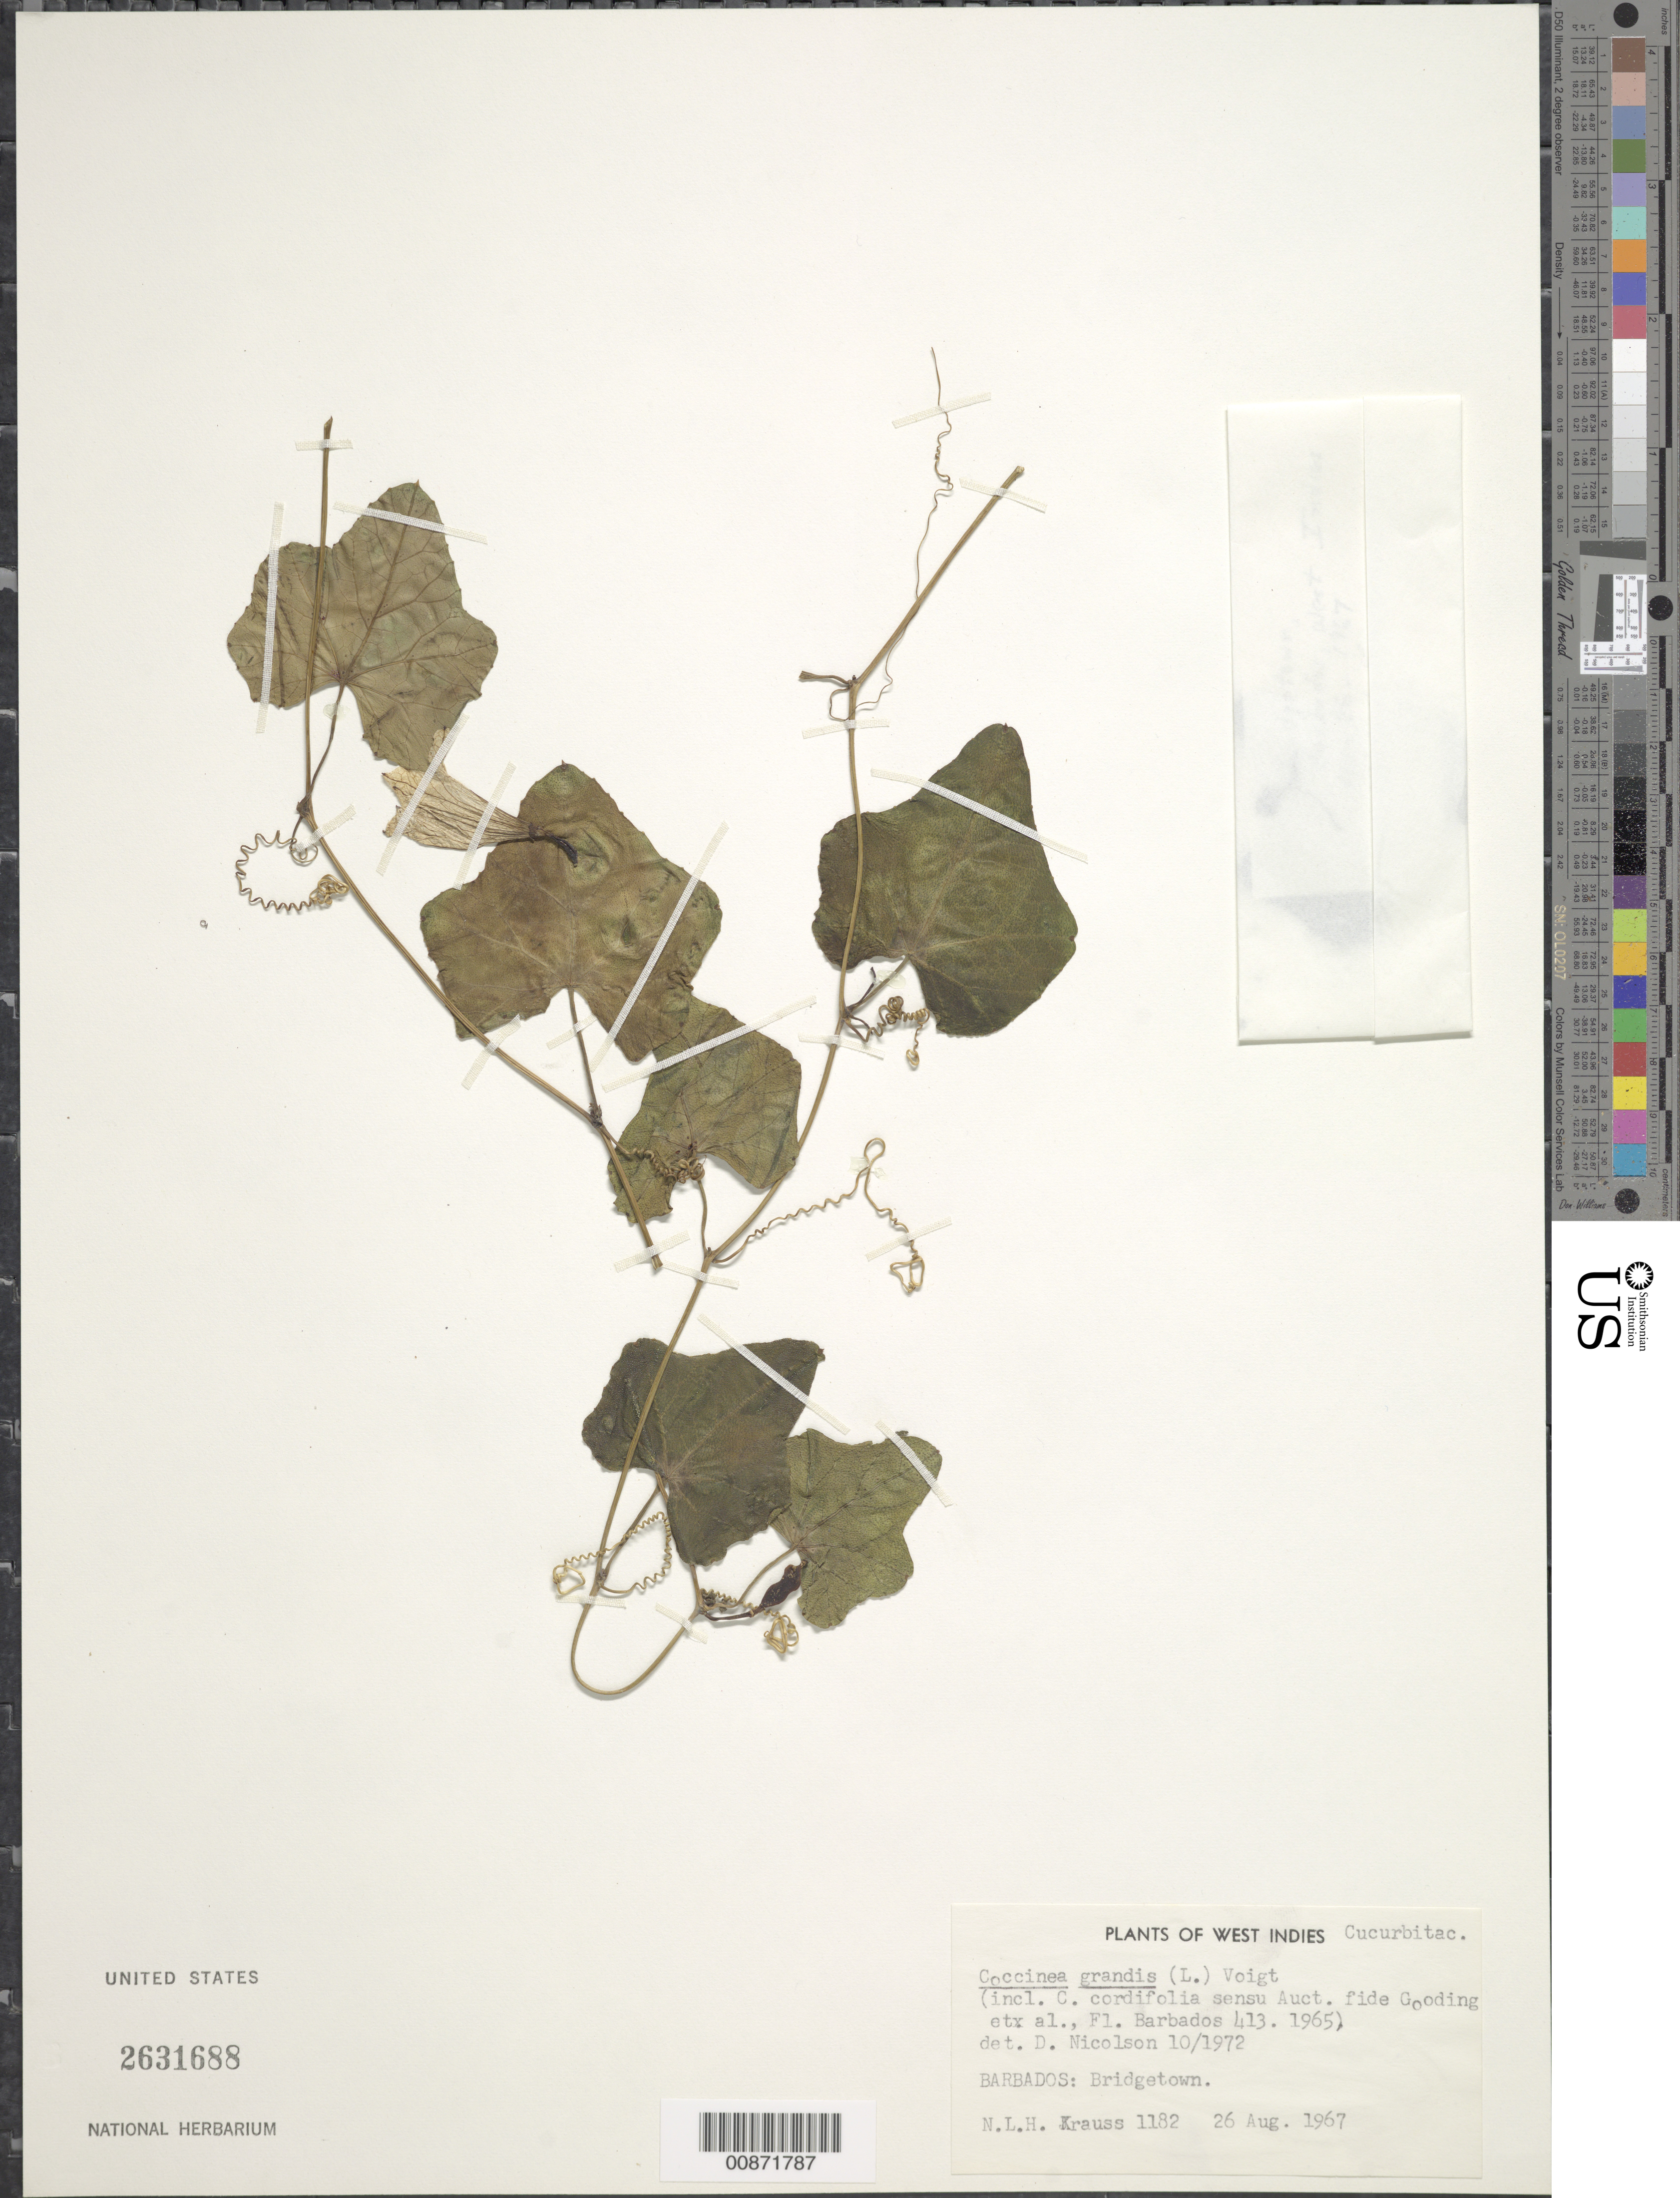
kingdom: Plantae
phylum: Tracheophyta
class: Magnoliopsida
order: Cucurbitales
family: Cucurbitaceae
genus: Coccinia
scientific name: Coccinia grandis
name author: (L.) Voigt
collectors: R. A. Howard & E. S. Howard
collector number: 18736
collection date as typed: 02 Mar 1979 to 03 Mar 1979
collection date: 1979-03-02/1979-03-03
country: Barbados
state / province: Saint Andrew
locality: Badlands, Boscobel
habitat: Badlands; scrambling over shrubs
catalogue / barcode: US 2631688